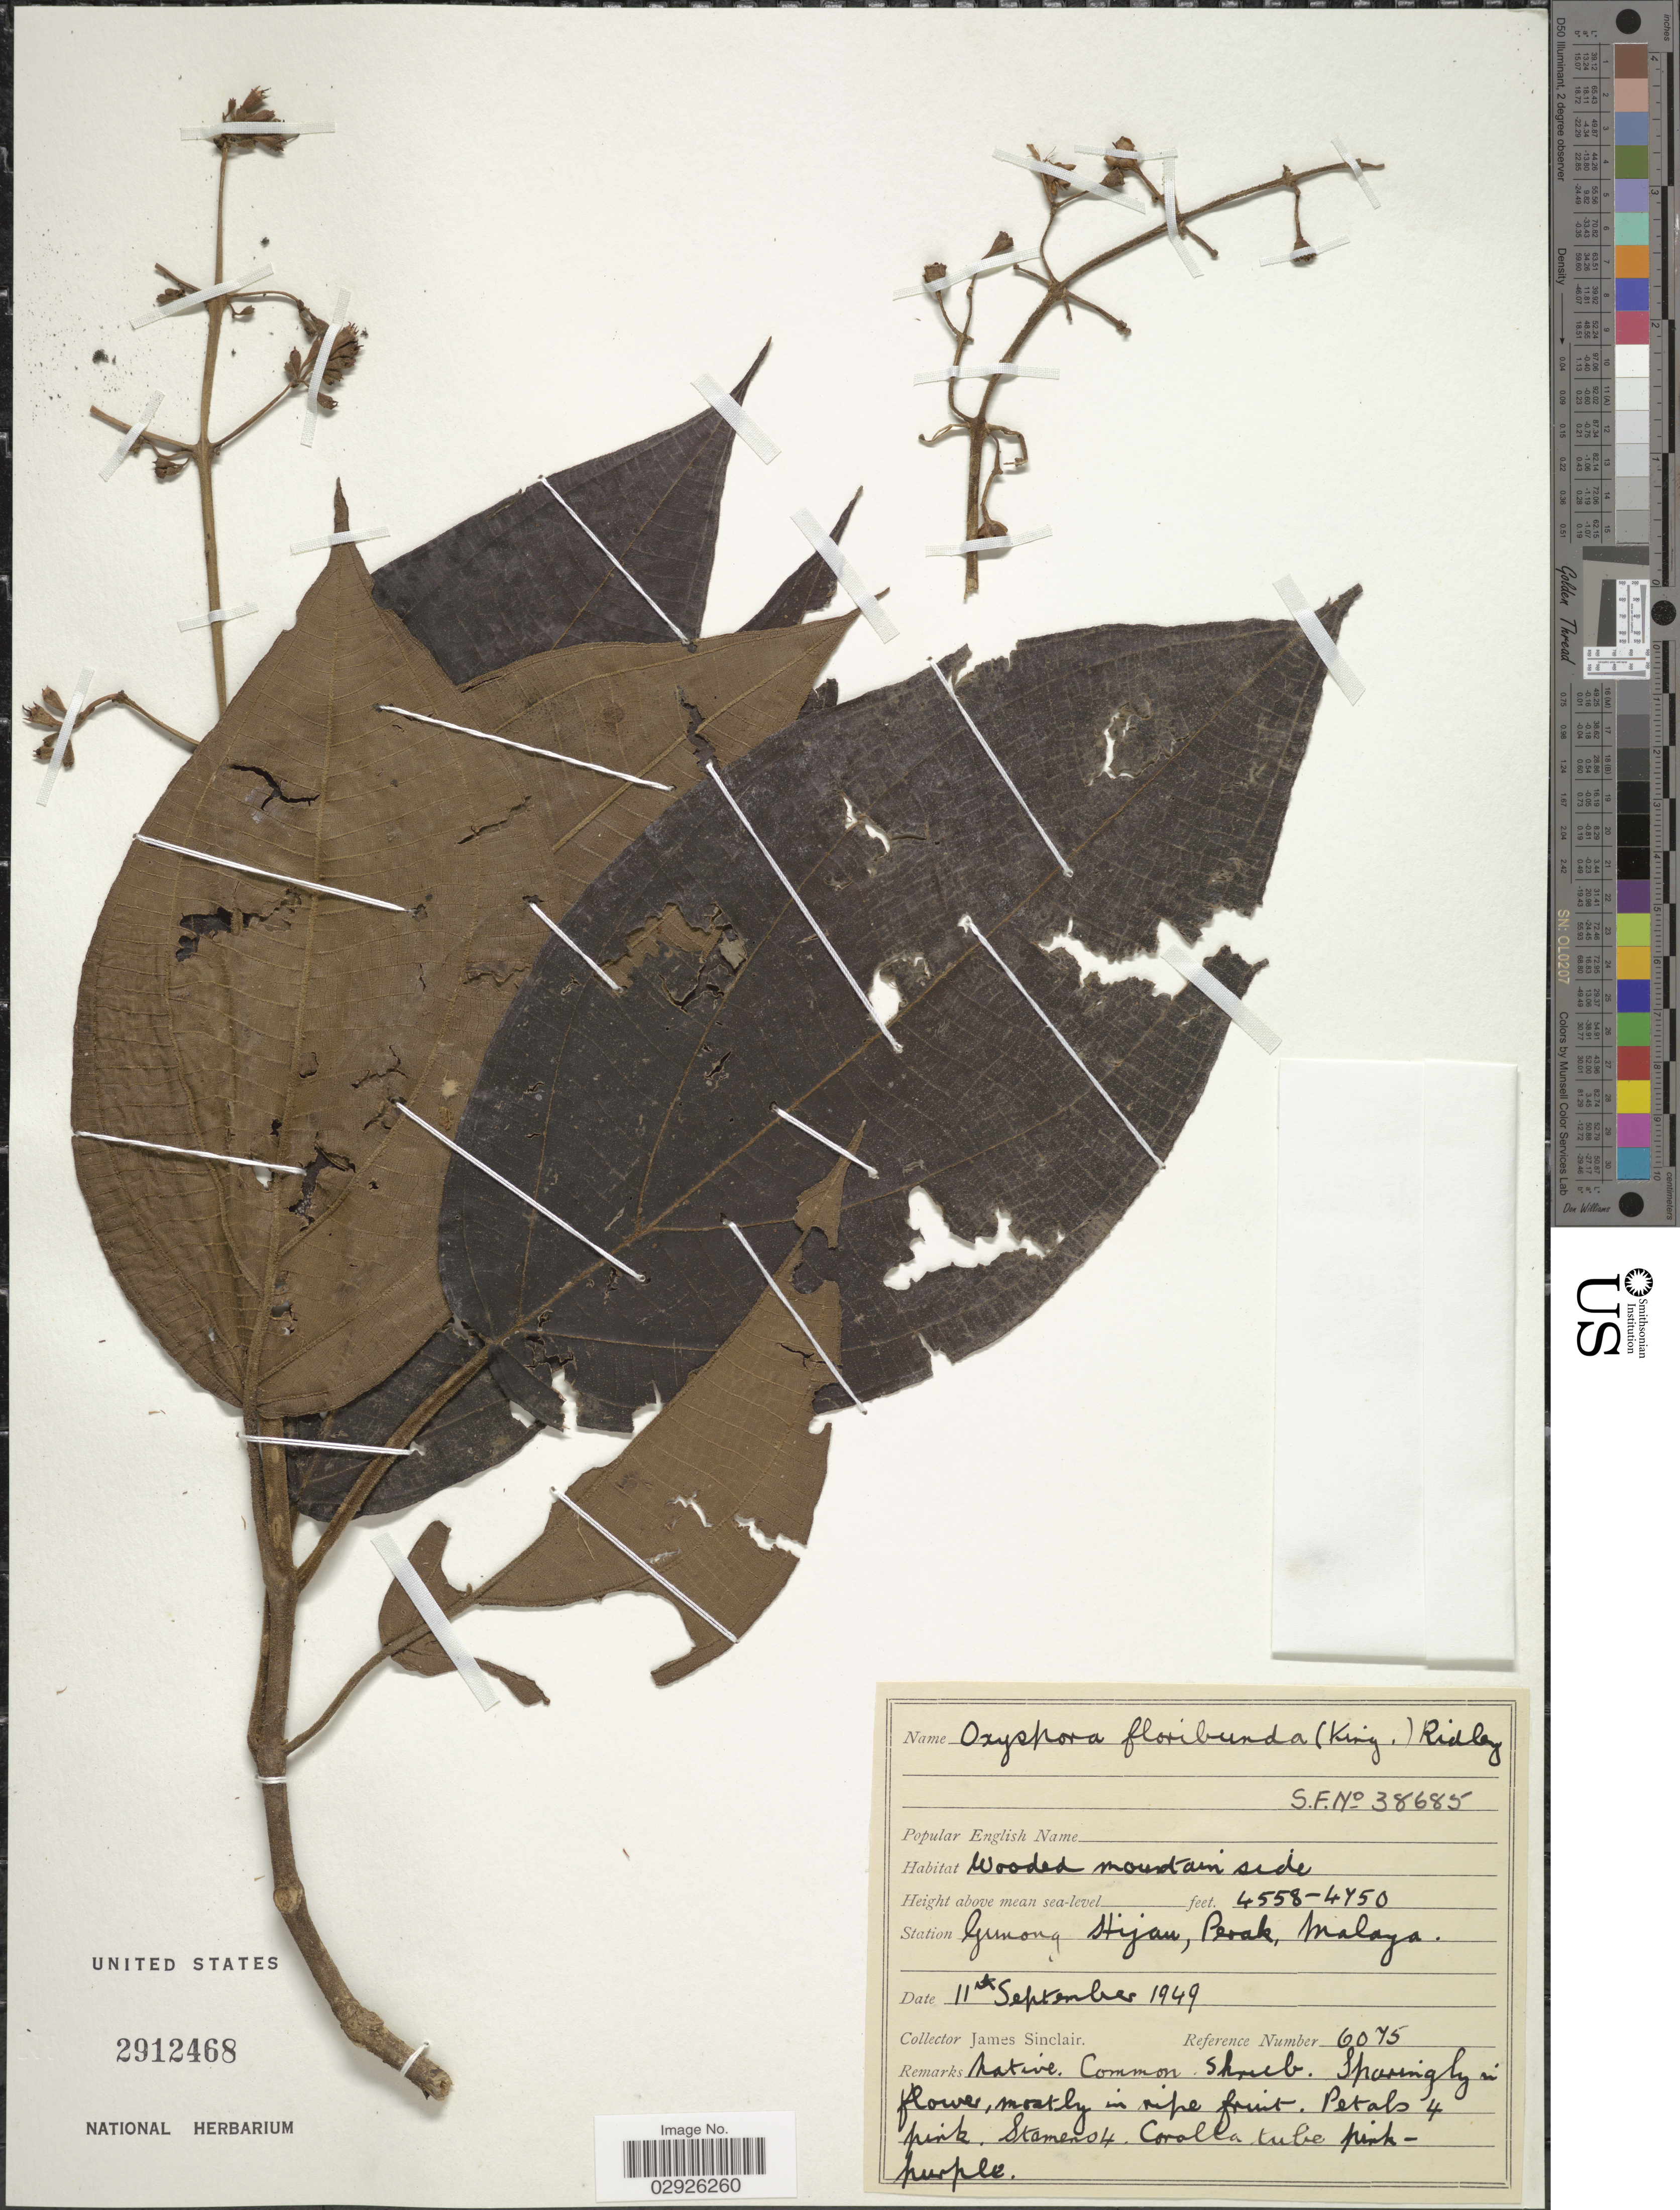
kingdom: Plantae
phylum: Tracheophyta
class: Magnoliopsida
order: Myrtales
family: Melastomataceae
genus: Oxyspora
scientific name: Oxyspora floribunda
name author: Ridl.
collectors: J. Sinclair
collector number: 6075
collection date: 1949-09-11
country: Malaysia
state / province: Perak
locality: Station Gunong Hijau, Perak, Malaya.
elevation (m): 1389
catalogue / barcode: US 2912468